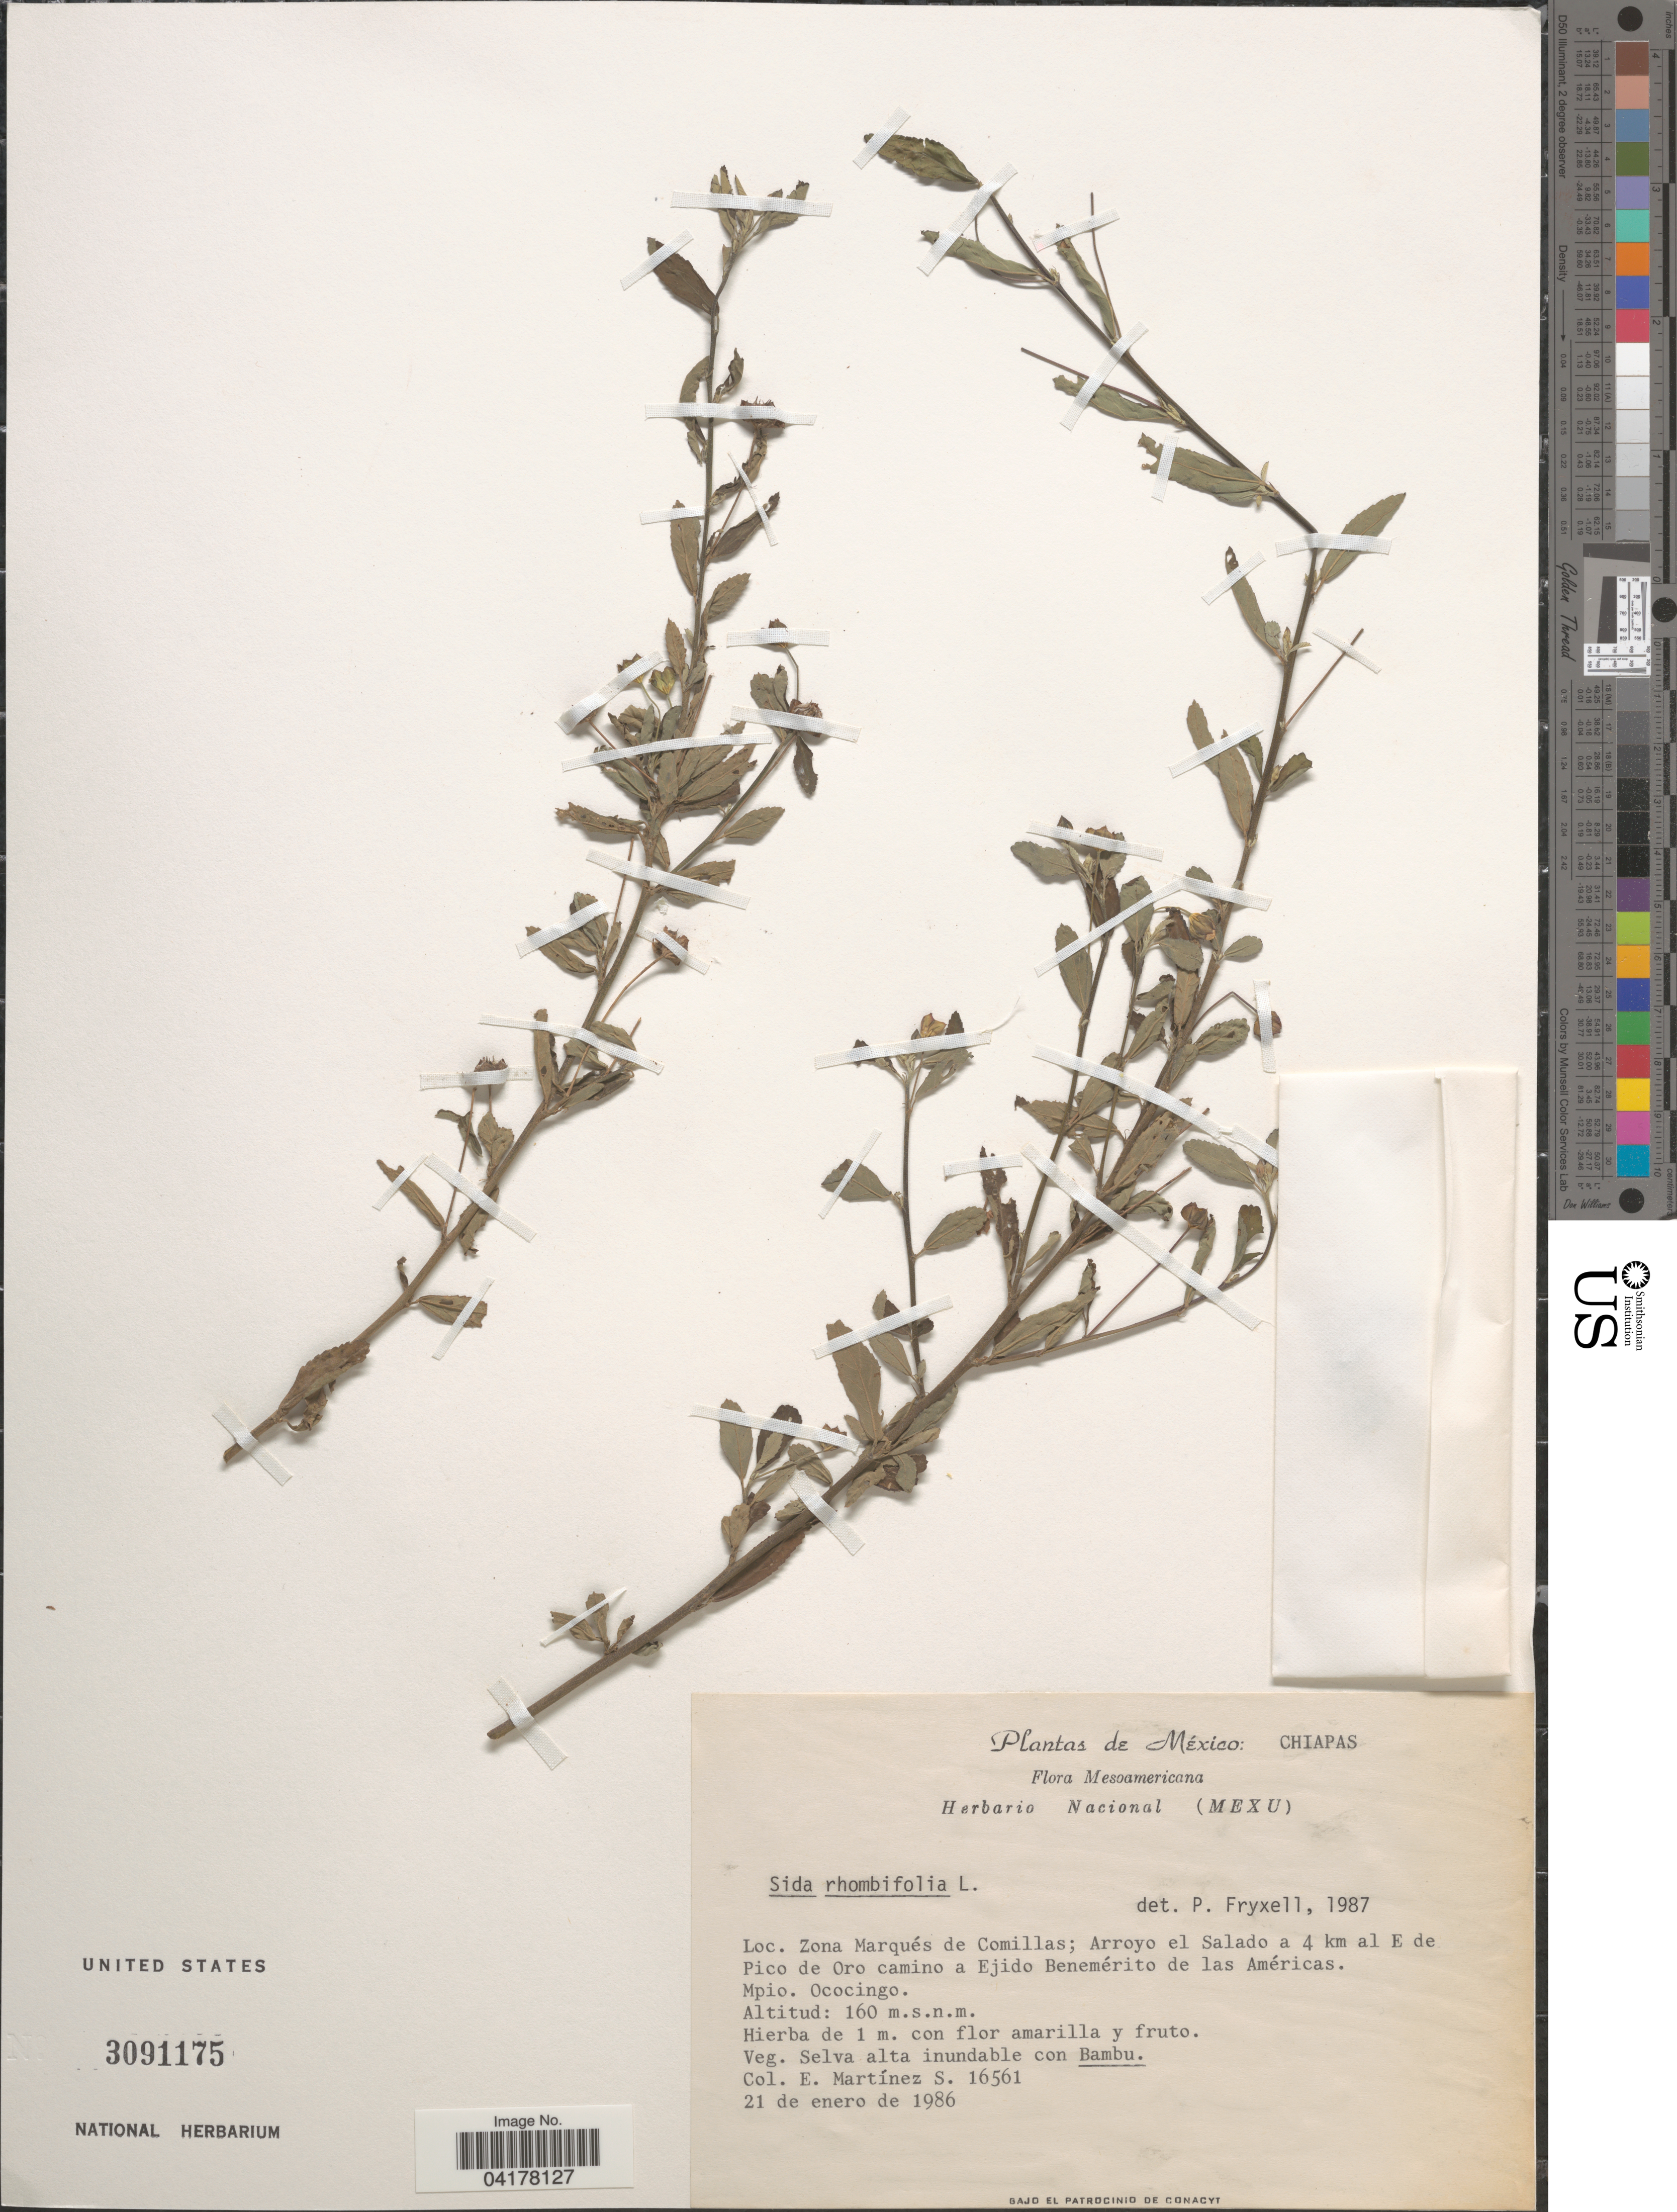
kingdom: Plantae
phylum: Tracheophyta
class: Magnoliopsida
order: Malvales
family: Malvaceae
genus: Sida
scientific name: Sida rhombifolia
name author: L.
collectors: E. M. Martínez S.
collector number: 16561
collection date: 1986-01-21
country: Mexico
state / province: Chiapas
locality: Mesoamericana. Zona Marqués de Comillas; Arroyo el Salado a 4 km al E de Pico de Oro camino a Ejido Benemérito de las Américas. Mpio. Ococingo.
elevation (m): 160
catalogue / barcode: US 3091175